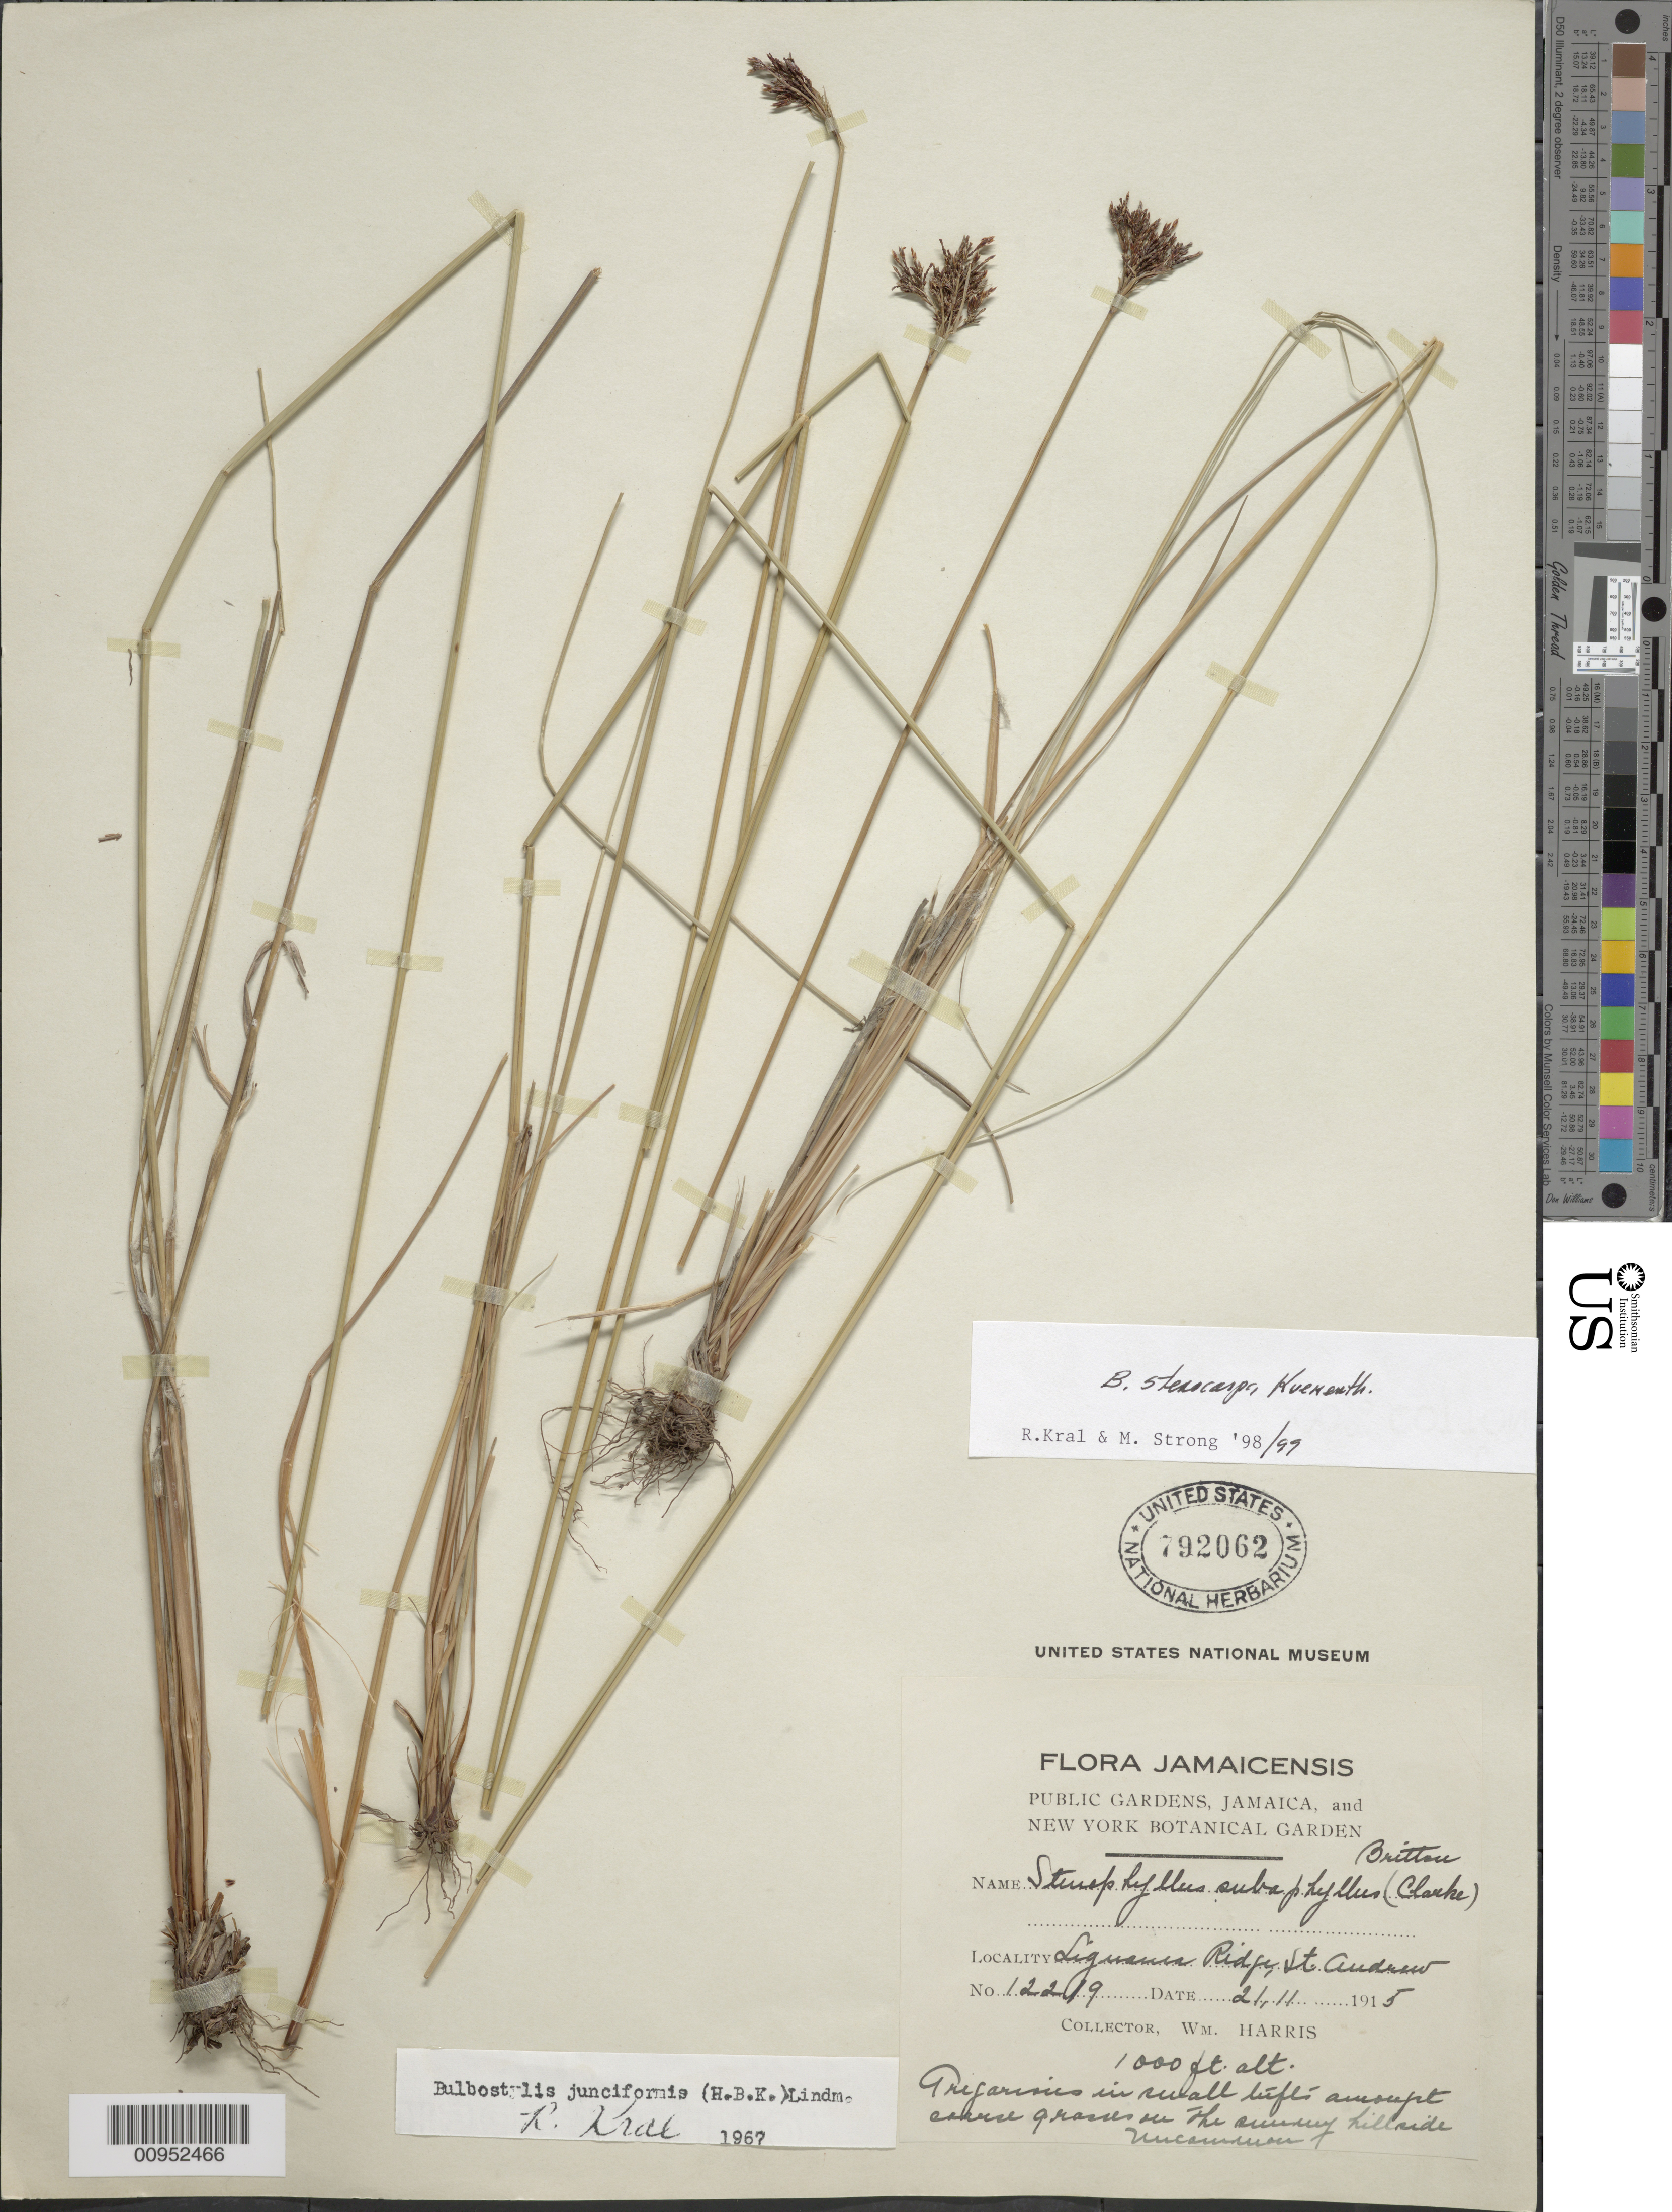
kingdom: Plantae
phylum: Tracheophyta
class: Liliopsida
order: Poales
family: Cyperaceae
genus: Bulbostylis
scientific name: Bulbostylis stenocarpa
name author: Kük.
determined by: Kral, R.; Strong, M. T.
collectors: W. H. Harris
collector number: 12219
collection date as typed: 21 Nov 1915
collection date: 1915-11-21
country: Jamaica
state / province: Saint Andrew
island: Jamaica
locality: Liguana Ridge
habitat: Amongst coarse grasses in the sunny hillside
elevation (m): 305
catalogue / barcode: US 792062